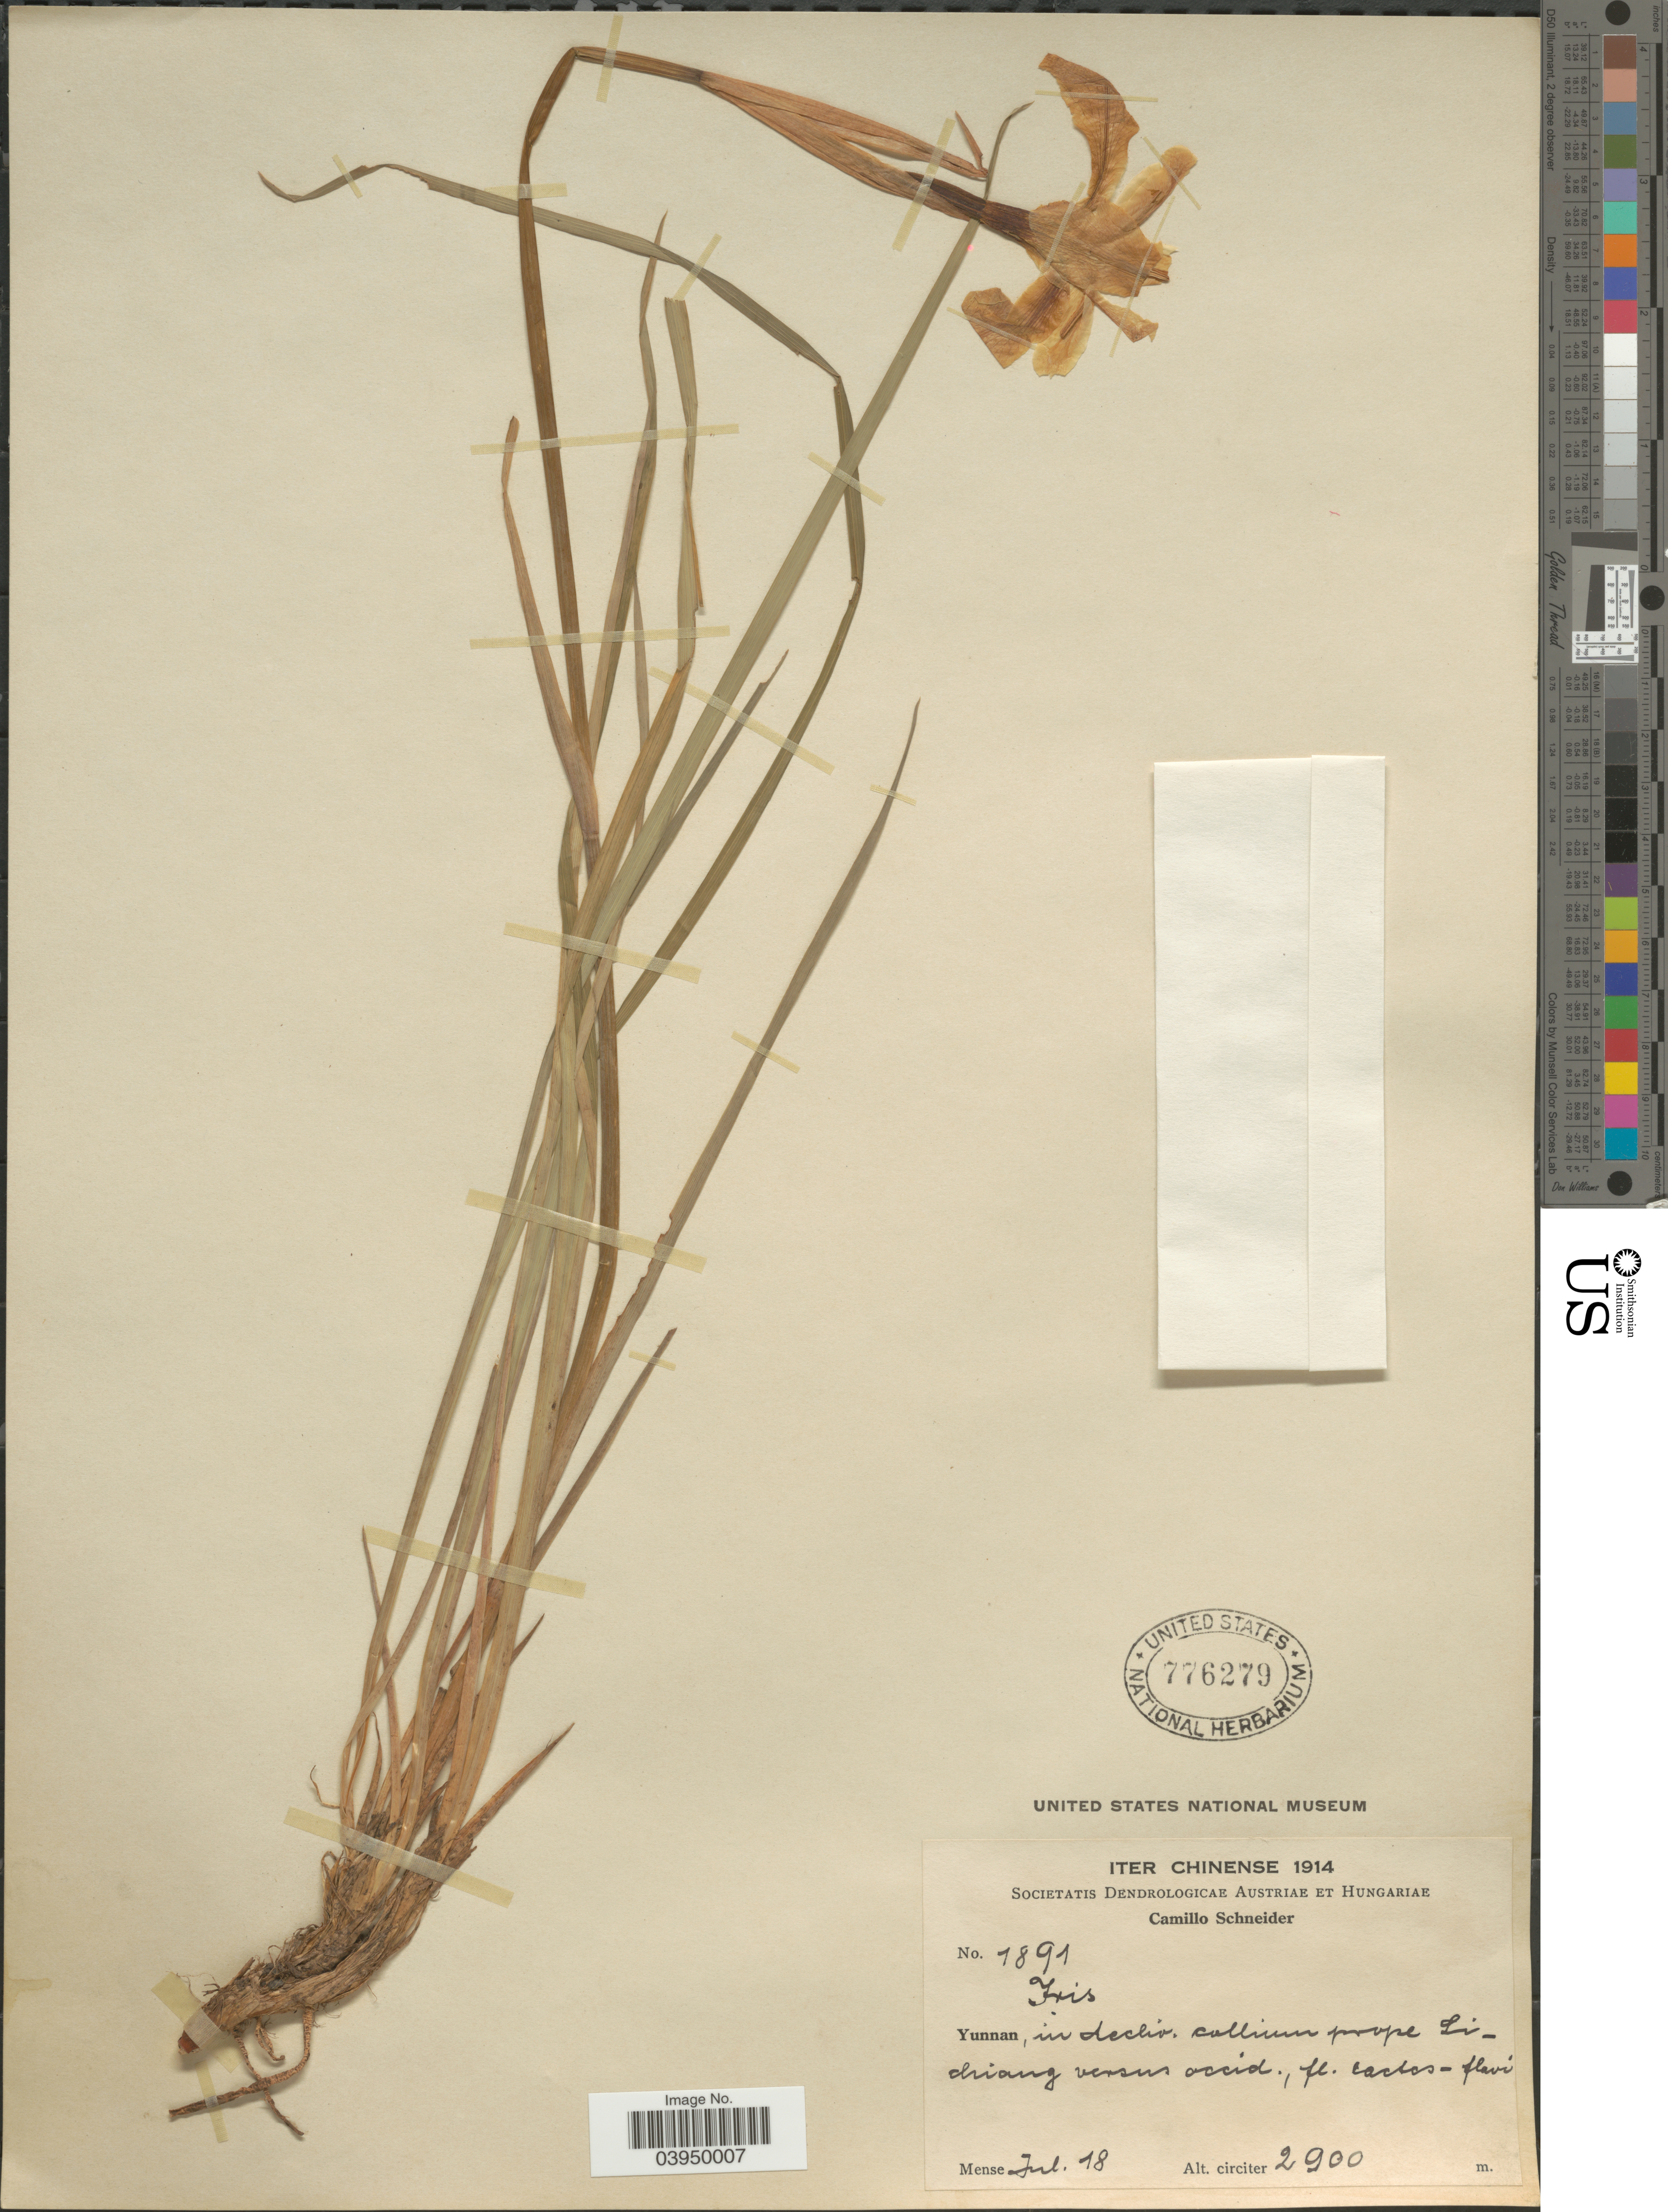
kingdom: Plantae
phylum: Tracheophyta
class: Liliopsida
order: Asparagales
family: Iridaceae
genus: Iris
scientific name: Iris sp.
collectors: C. K. Schneider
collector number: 1891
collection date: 1914-07-18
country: China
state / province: Yunnan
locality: Iter Chinense. In decliv. collium prope Lichiang, versus occid.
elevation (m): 2900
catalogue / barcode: US 776279